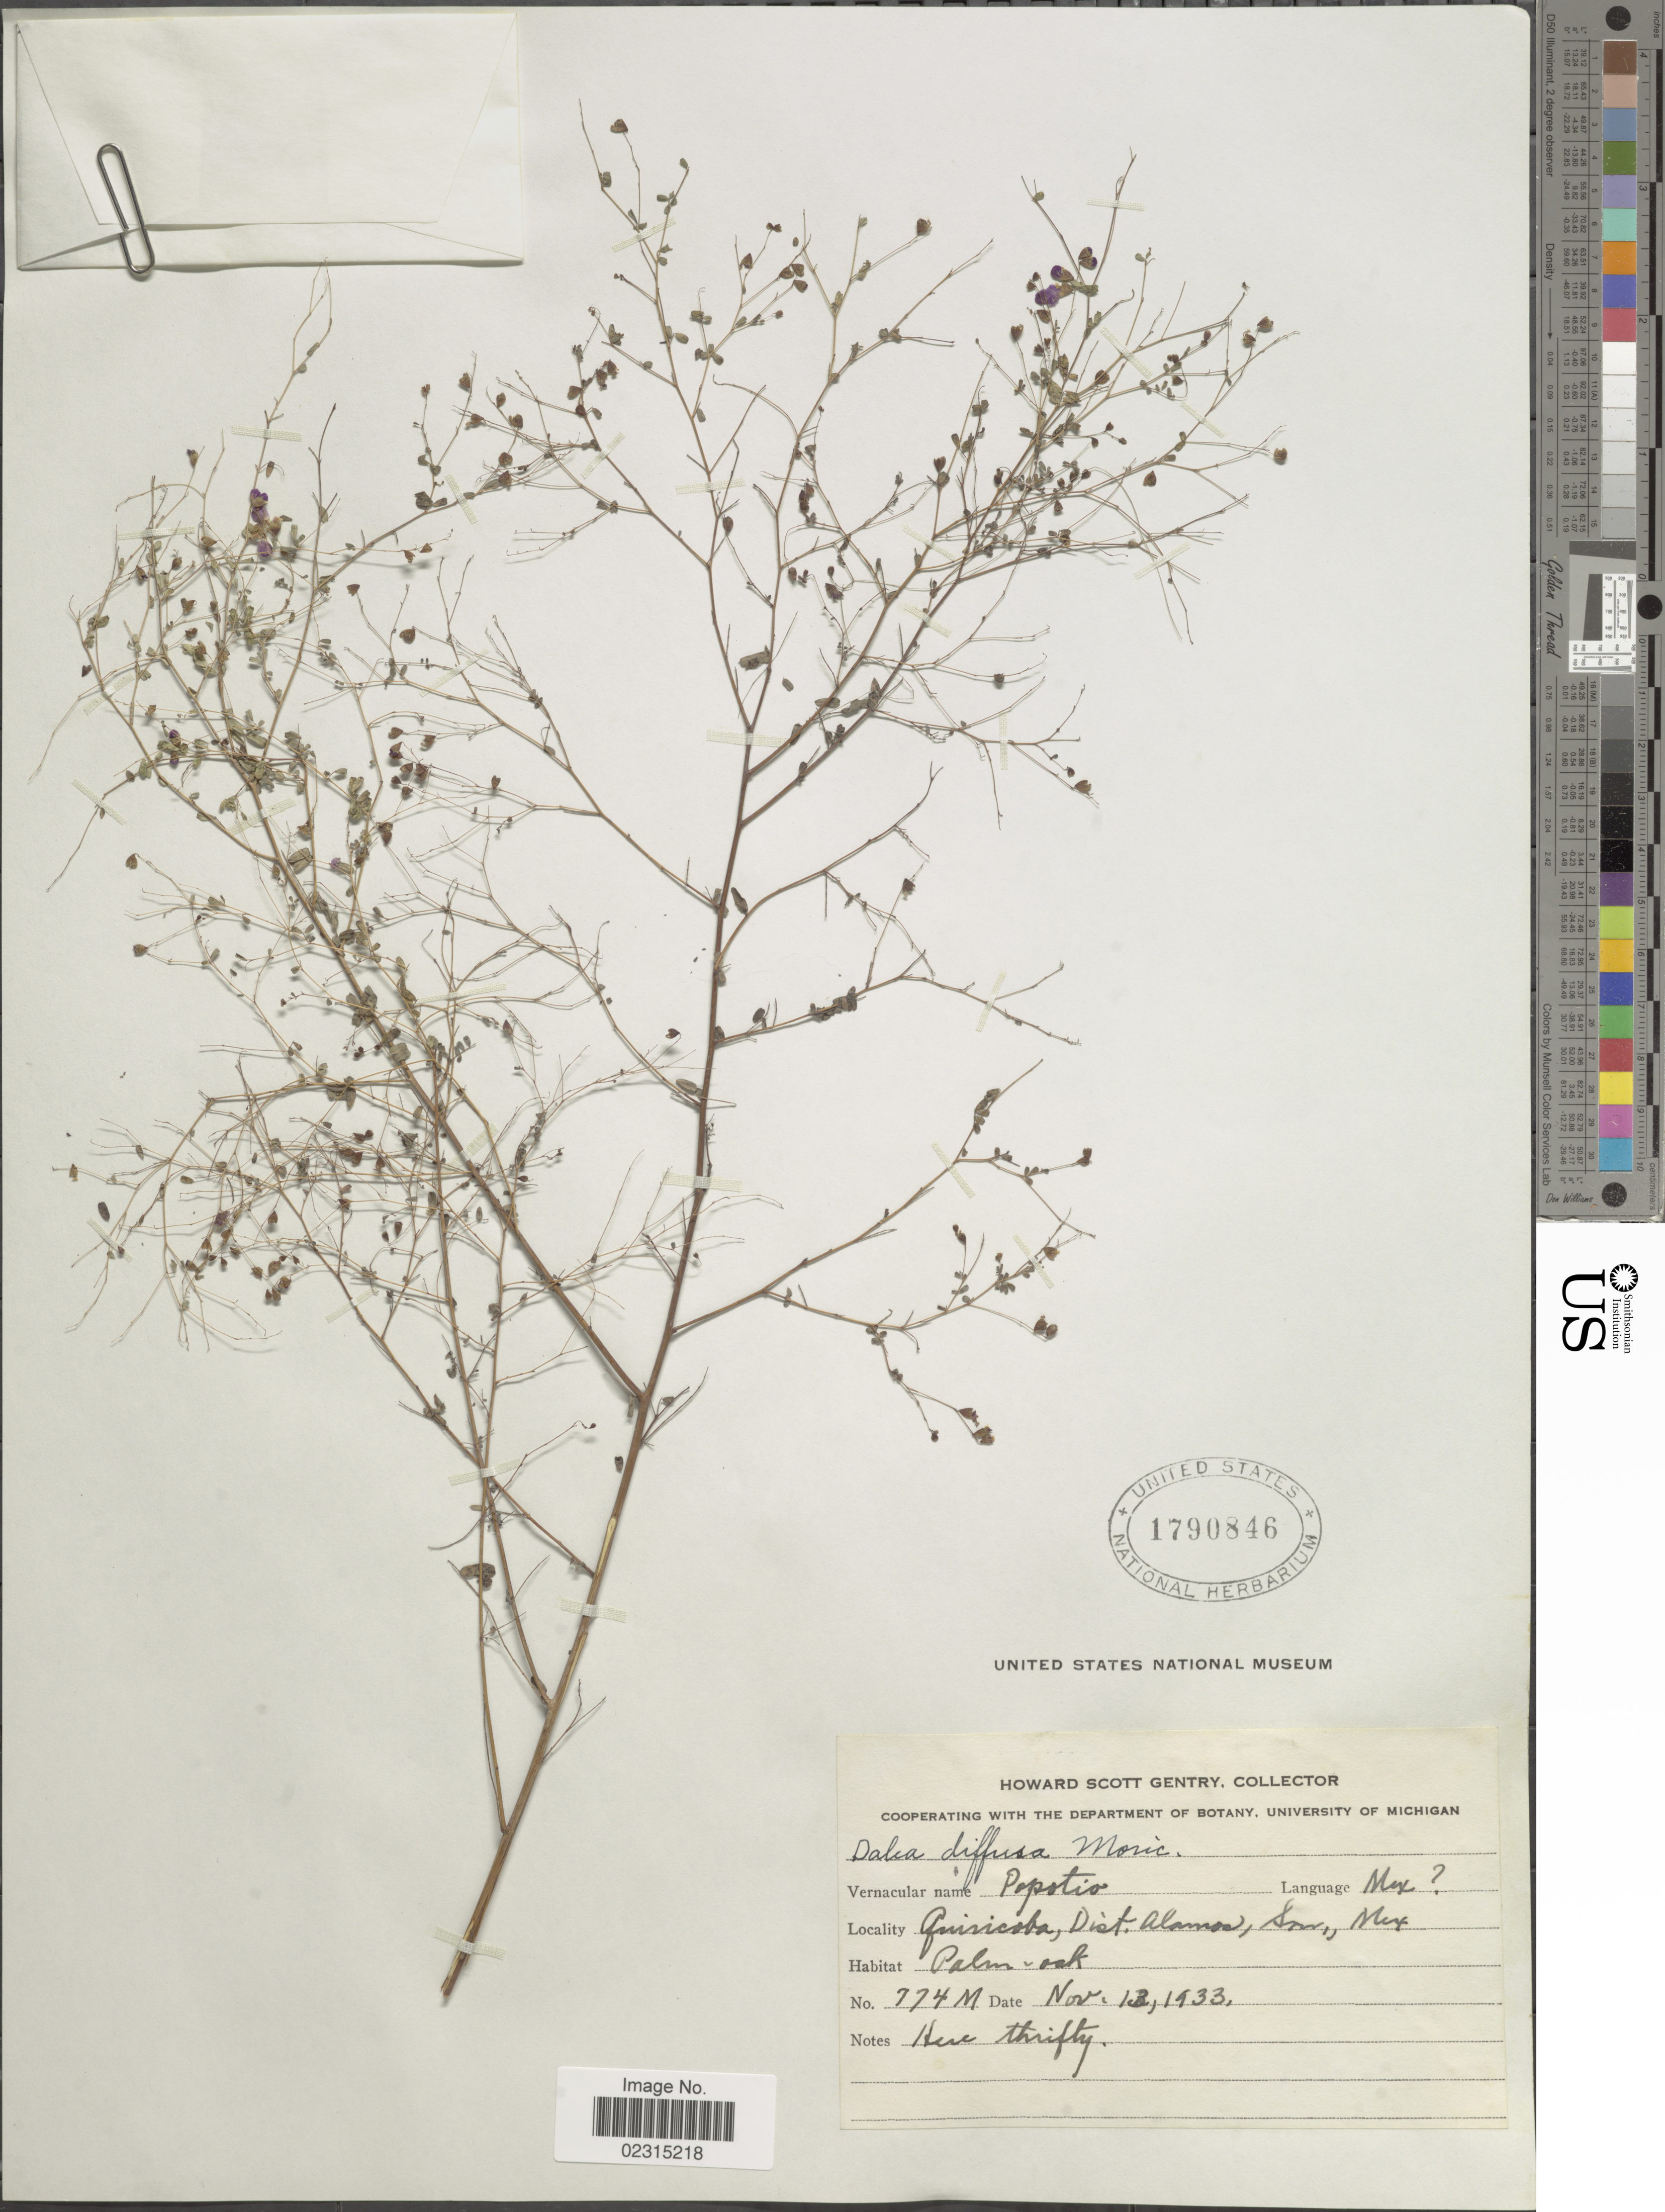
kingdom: Plantae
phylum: Tracheophyta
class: Magnoliopsida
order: Fabales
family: Fabaceae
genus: Marina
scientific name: Marina diffusa var. diffusa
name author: (Moric.) Barneby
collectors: H. S. Gentry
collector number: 774M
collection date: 1933-11-13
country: Mexico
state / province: Sonora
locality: Güirocoba, Dist. Alamos, Palm-oak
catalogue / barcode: US 1790846